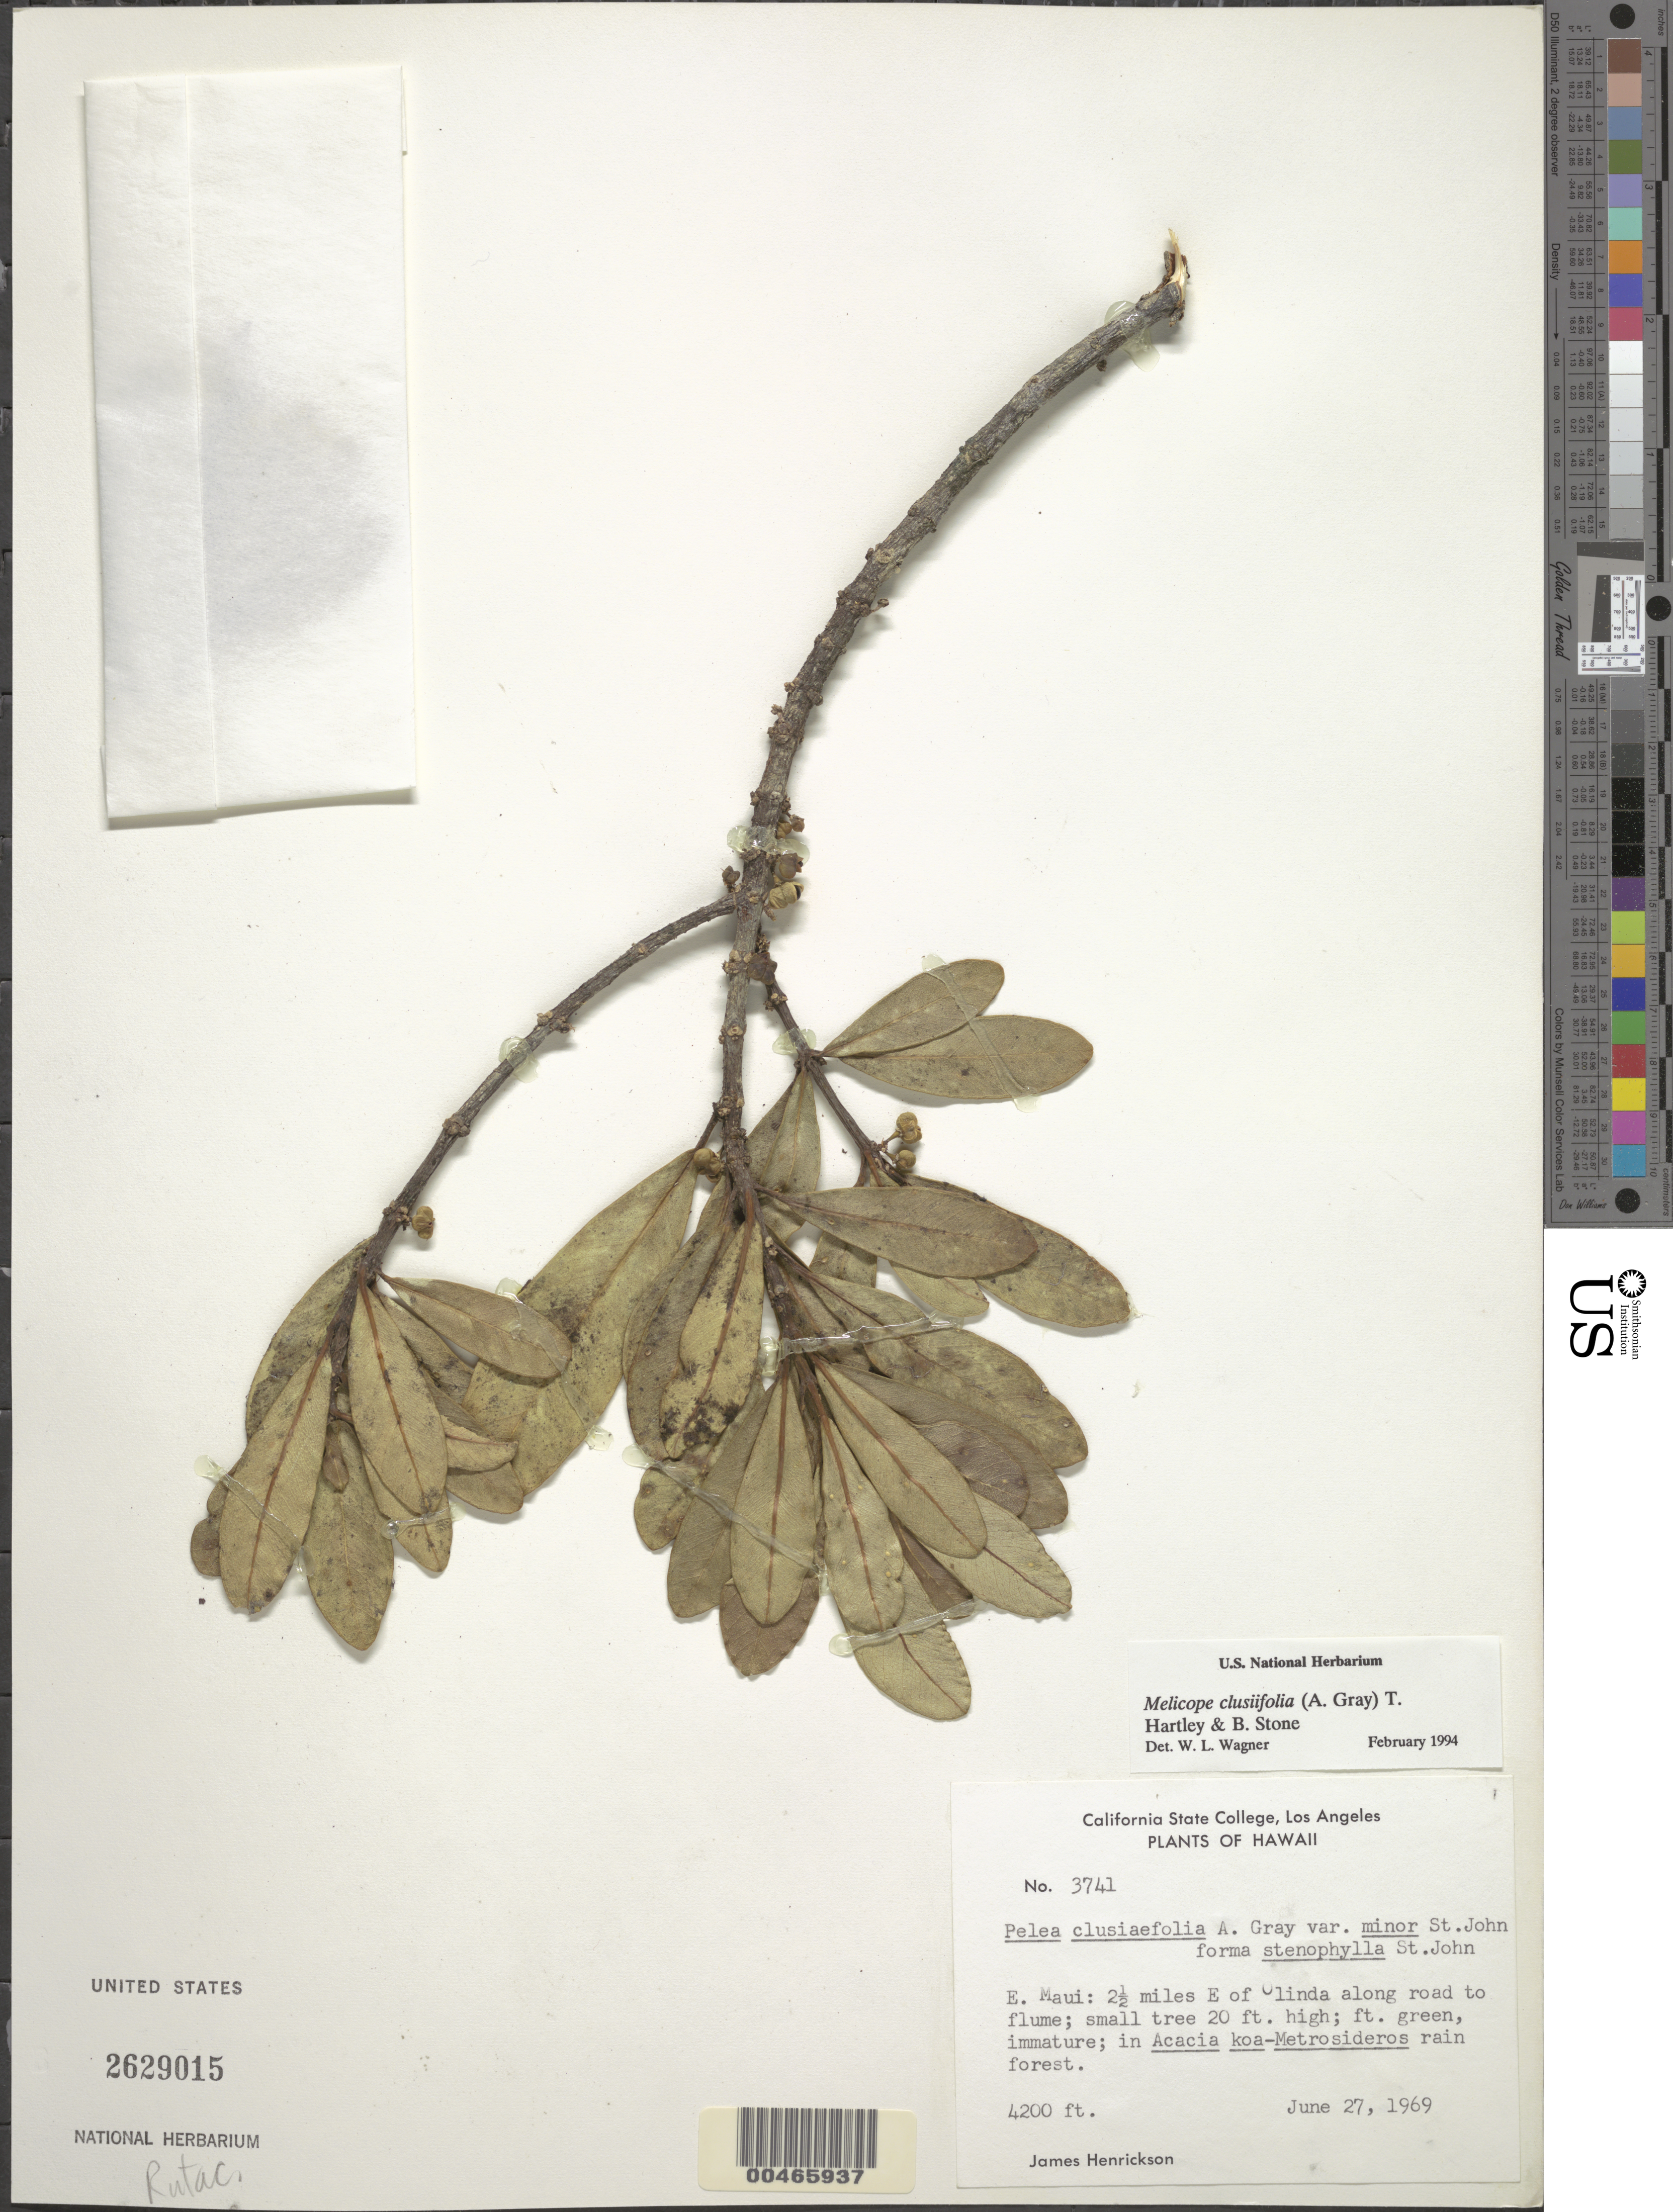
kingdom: Plantae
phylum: Tracheophyta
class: Magnoliopsida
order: Sapindales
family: Rutaceae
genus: Melicope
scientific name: Melicope clusiifolia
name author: (A. Gray) T.G. Hartley & B.C. Stone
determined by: Wagner, W. L., (BOT), Smithsonian Institution - National Museum of Natural History (UNITED STATES)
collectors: J. S. Henrickson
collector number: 3741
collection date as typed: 27 Jun 1969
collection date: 1969-06-27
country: United States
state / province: Hawaii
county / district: Maui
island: Maui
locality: E Maui: 2.5 mi E of Olinda along road to flume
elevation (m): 1280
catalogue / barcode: US 2629015